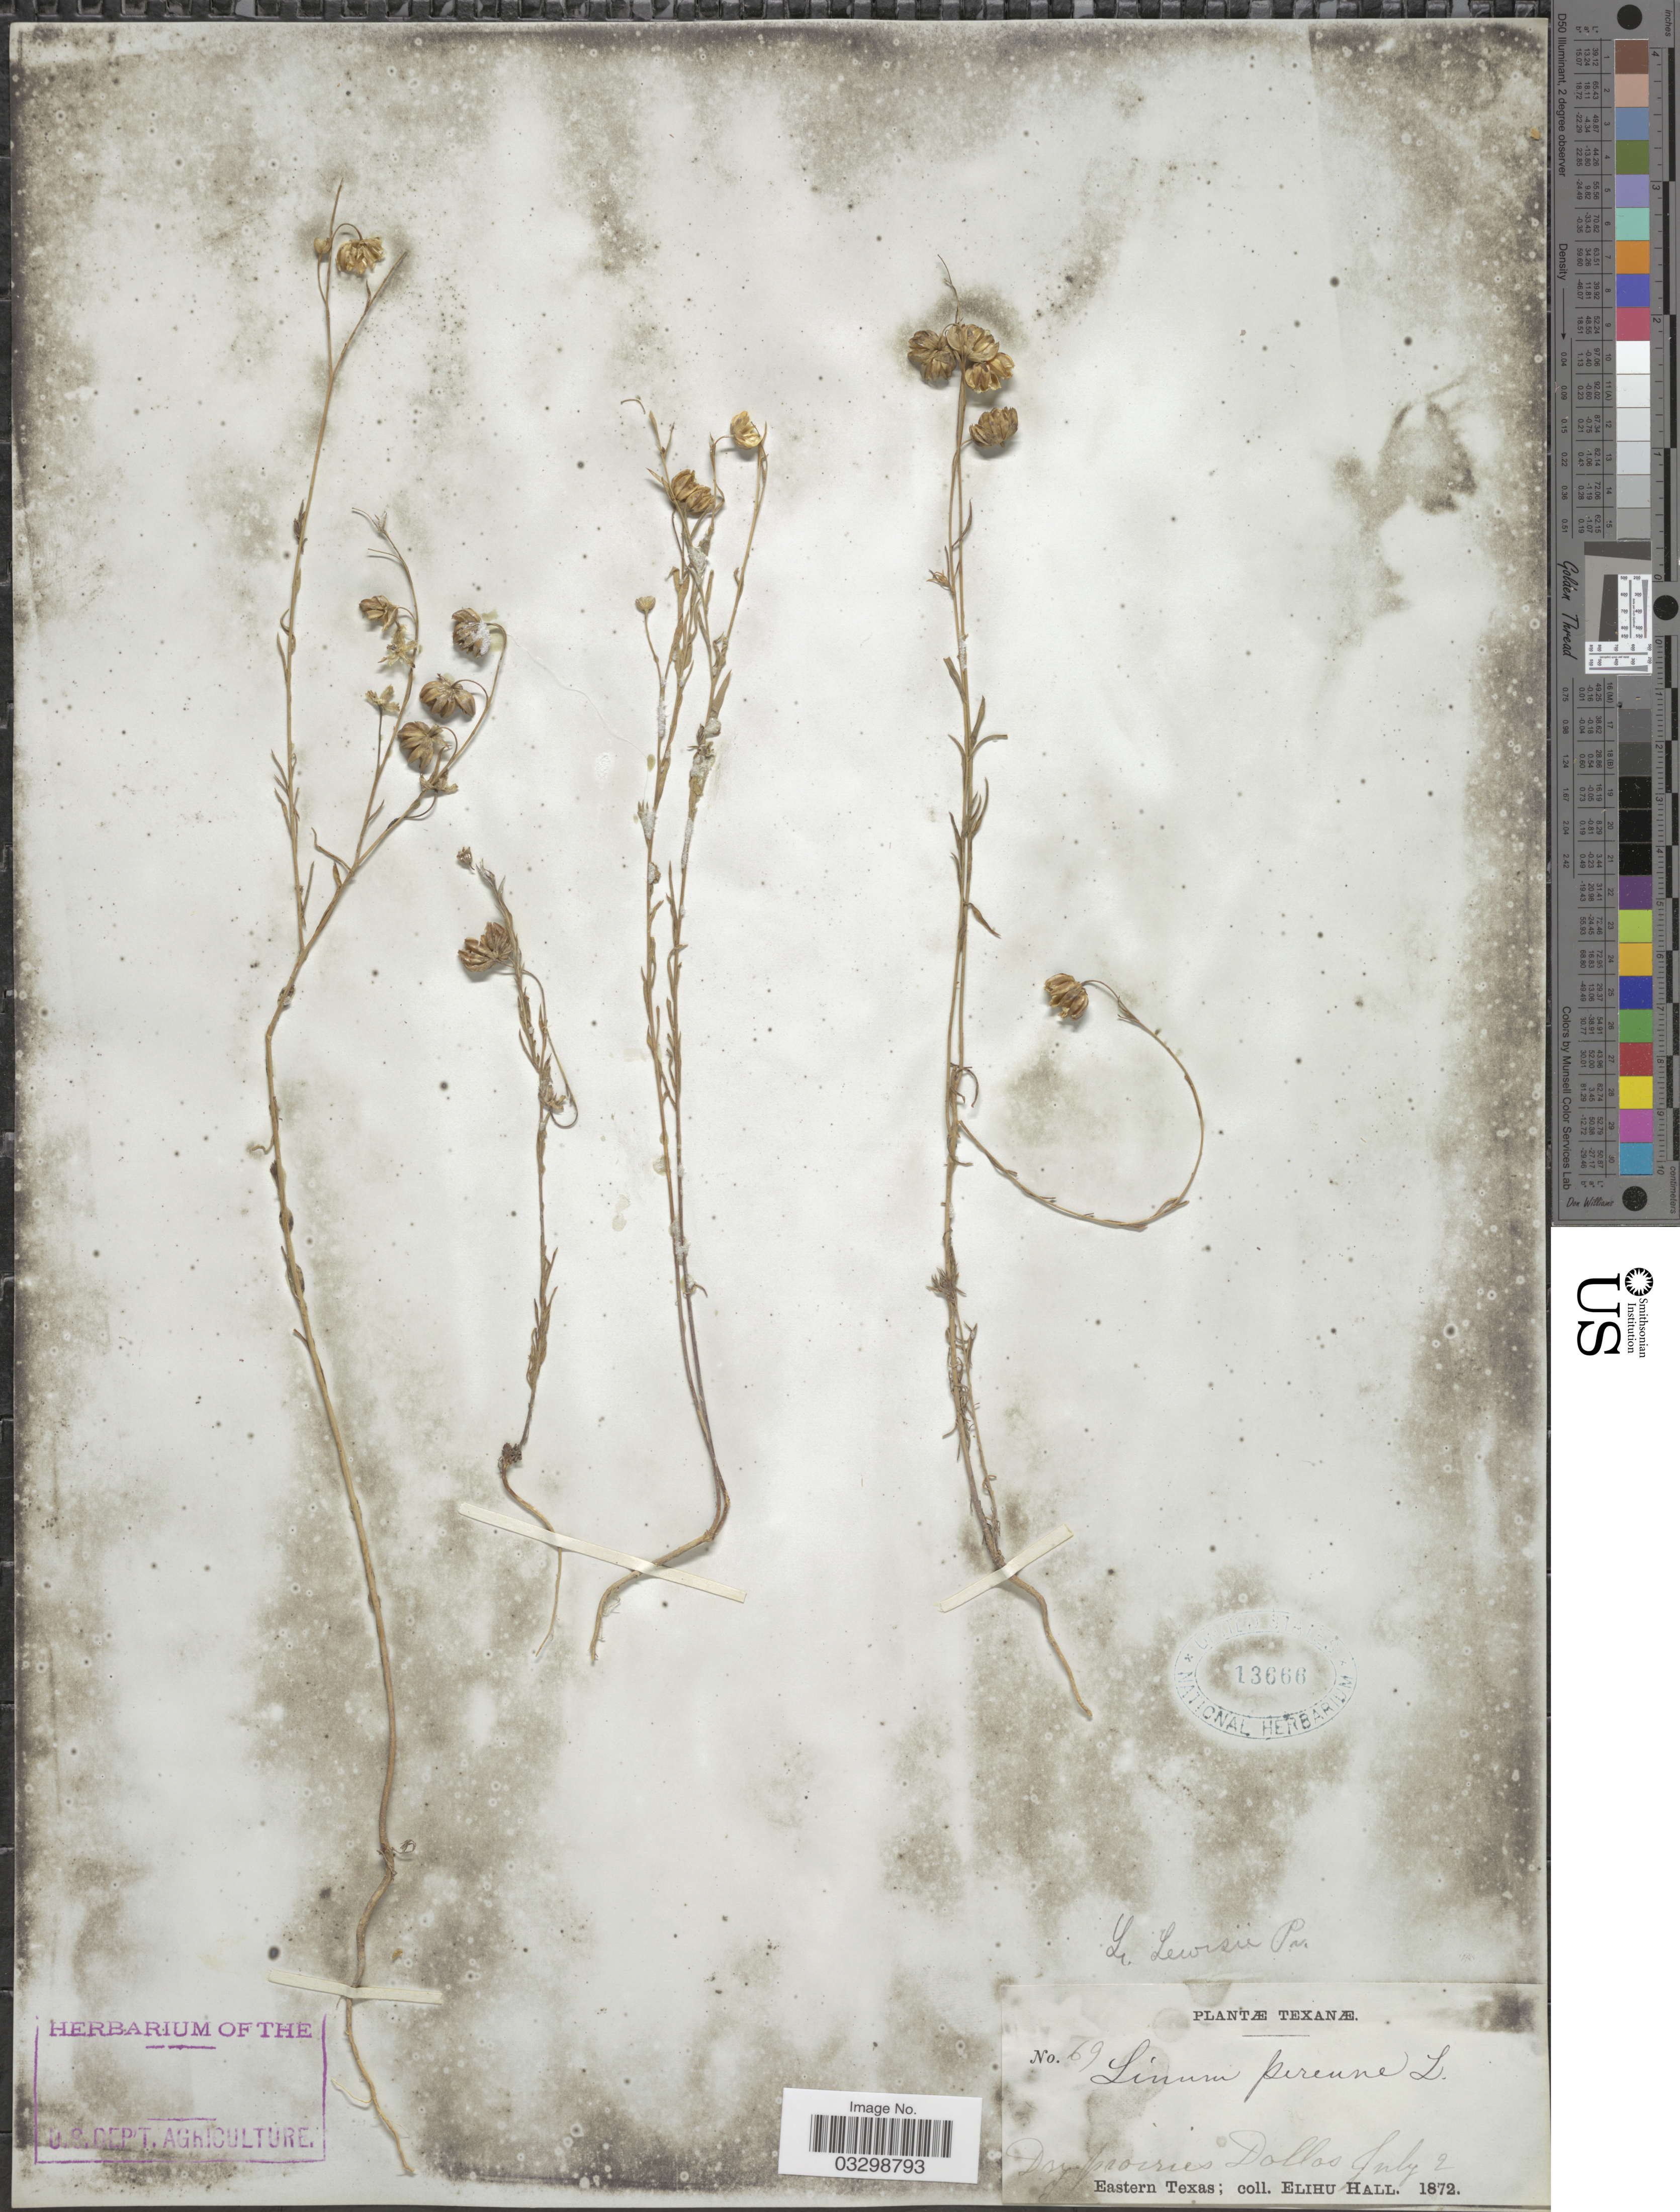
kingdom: Plantae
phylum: Tracheophyta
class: Magnoliopsida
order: Malpighiales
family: Linaceae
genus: Linum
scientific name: Linum lewisii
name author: Pursh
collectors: E. Hall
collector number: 69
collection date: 1872-07-02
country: United States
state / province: Texas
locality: Dallas, Eastern Texas.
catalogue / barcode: US 13666